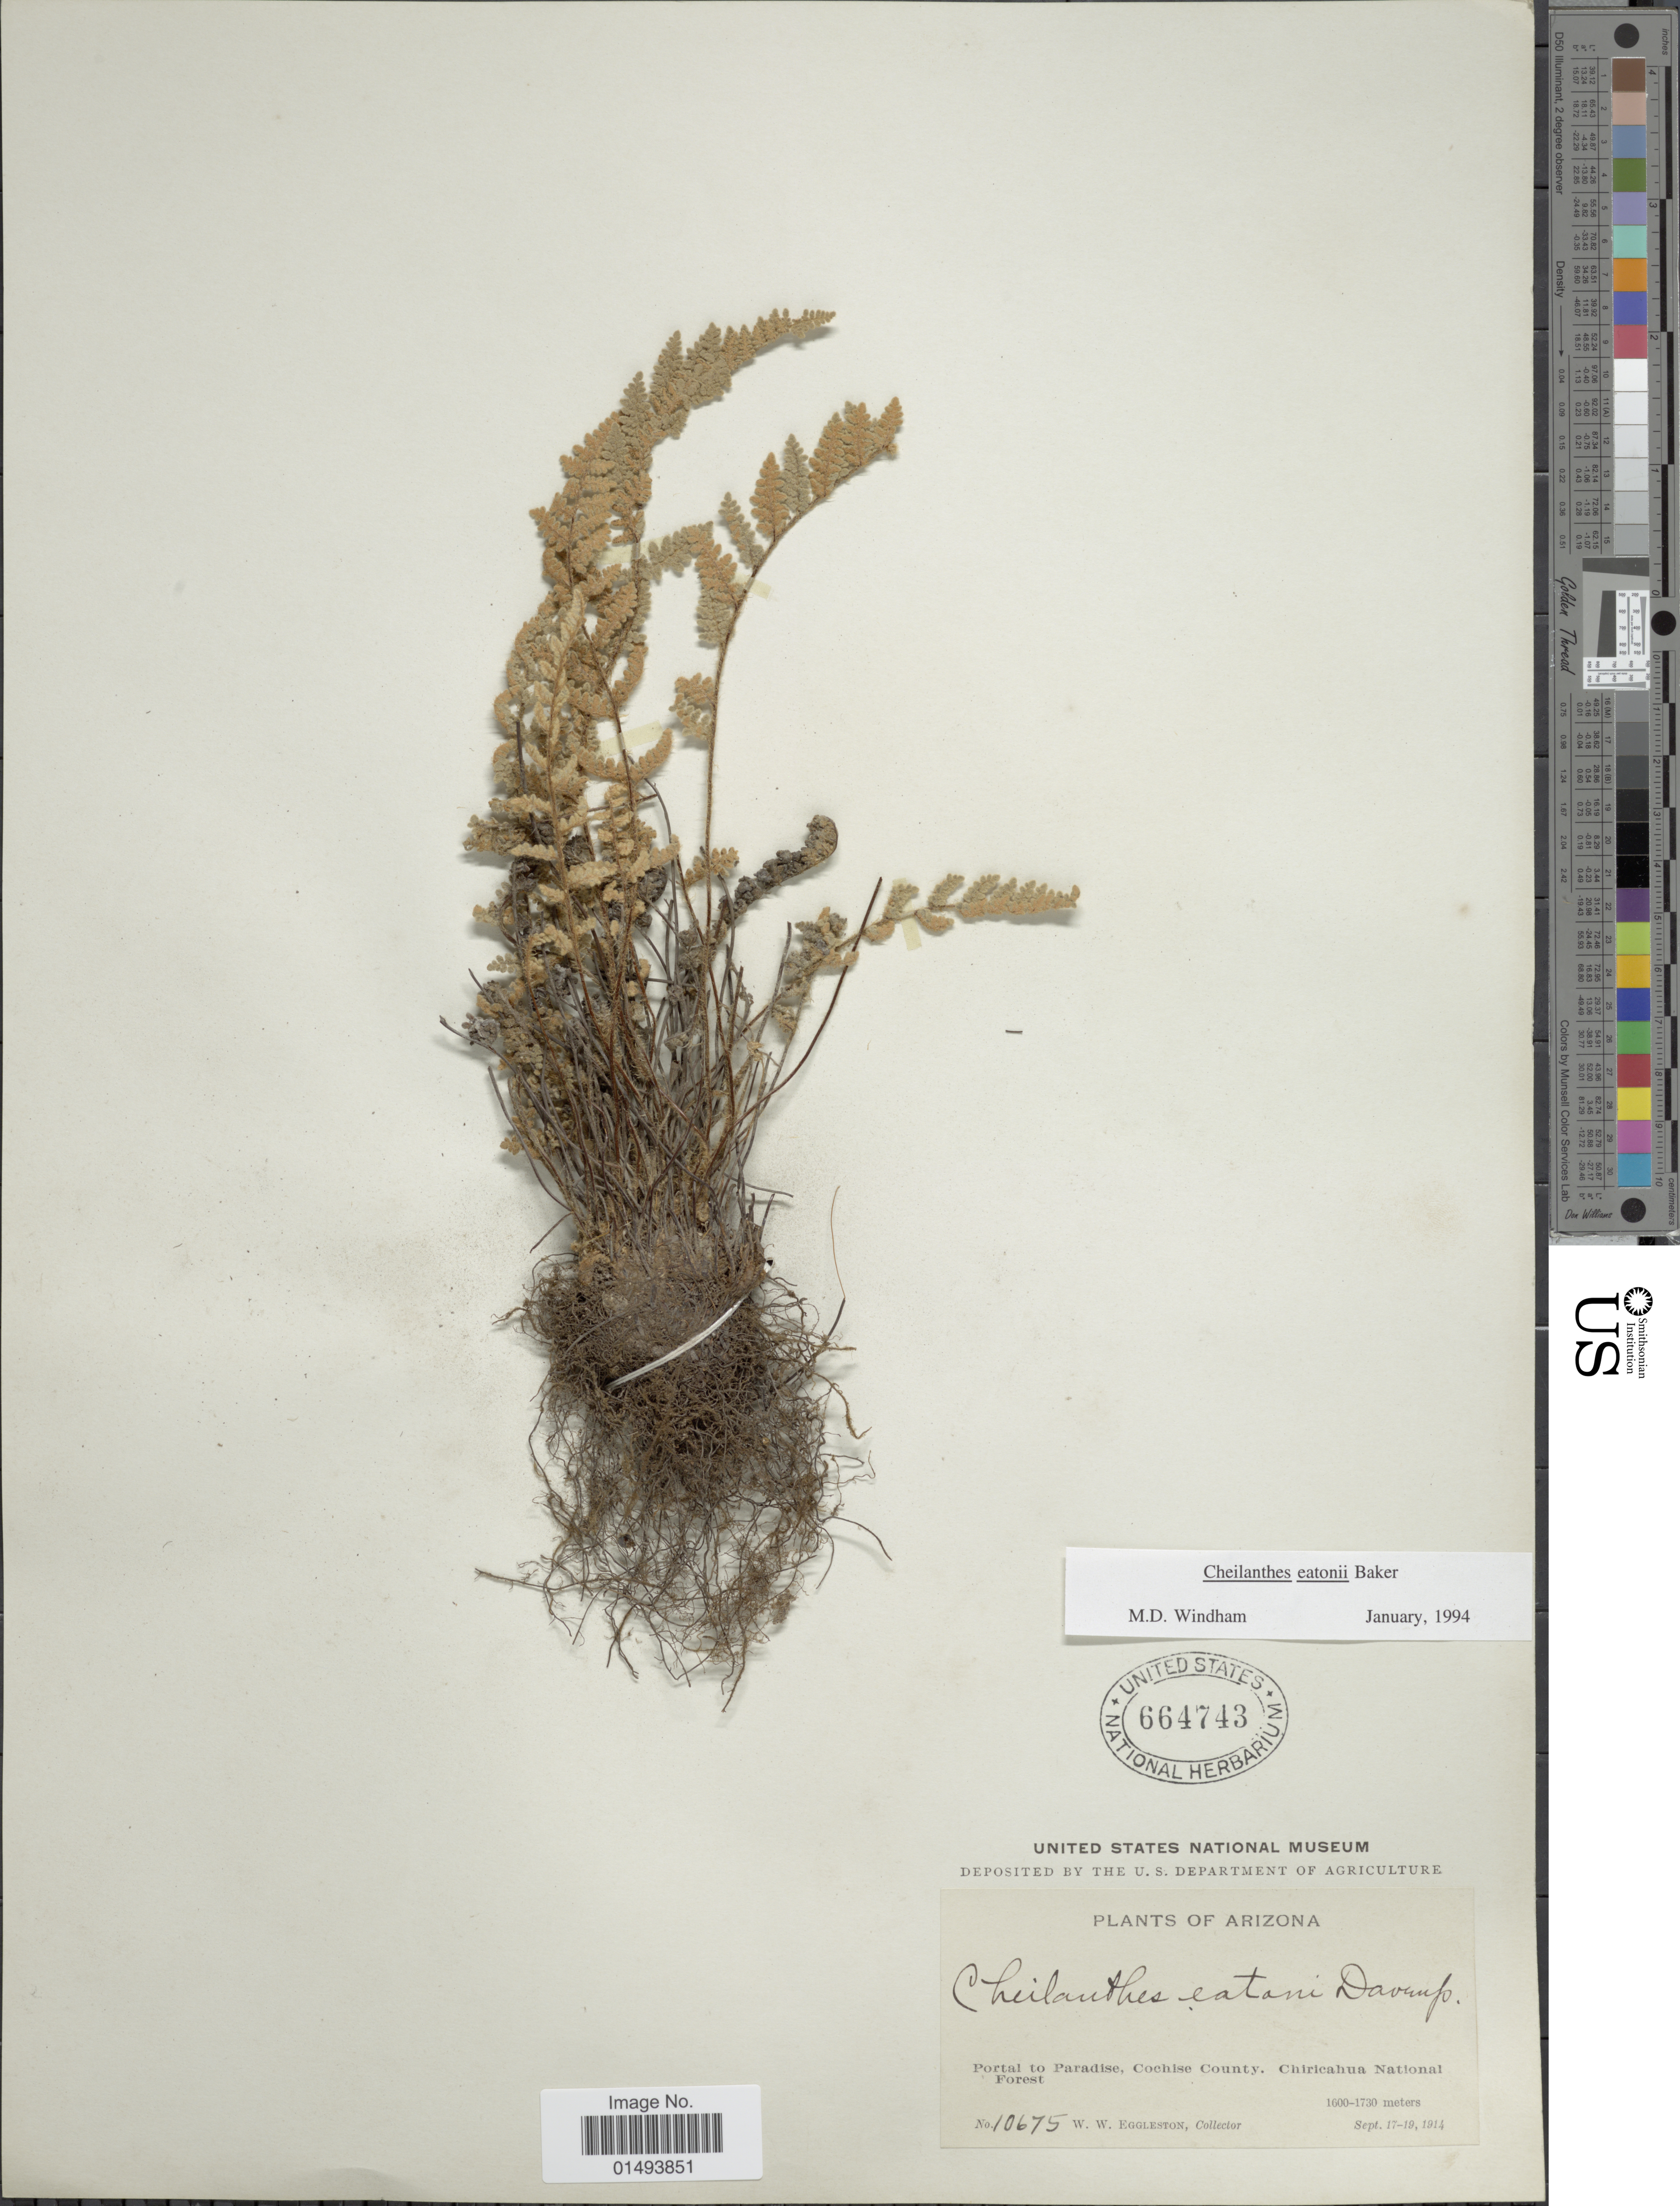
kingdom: Plantae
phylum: Tracheophyta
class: Polypodiopsida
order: Polypodiales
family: Pteridaceae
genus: Myriopteris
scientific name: Myriopteris rufa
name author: Fée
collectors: W. W. Eggleston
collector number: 10675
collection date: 1914-09-17/1914-09-19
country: United States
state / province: Arizona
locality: Plants of Arizona, Portal to Paradise, Cochise County, Chiricahua National Forest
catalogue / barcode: US 664743